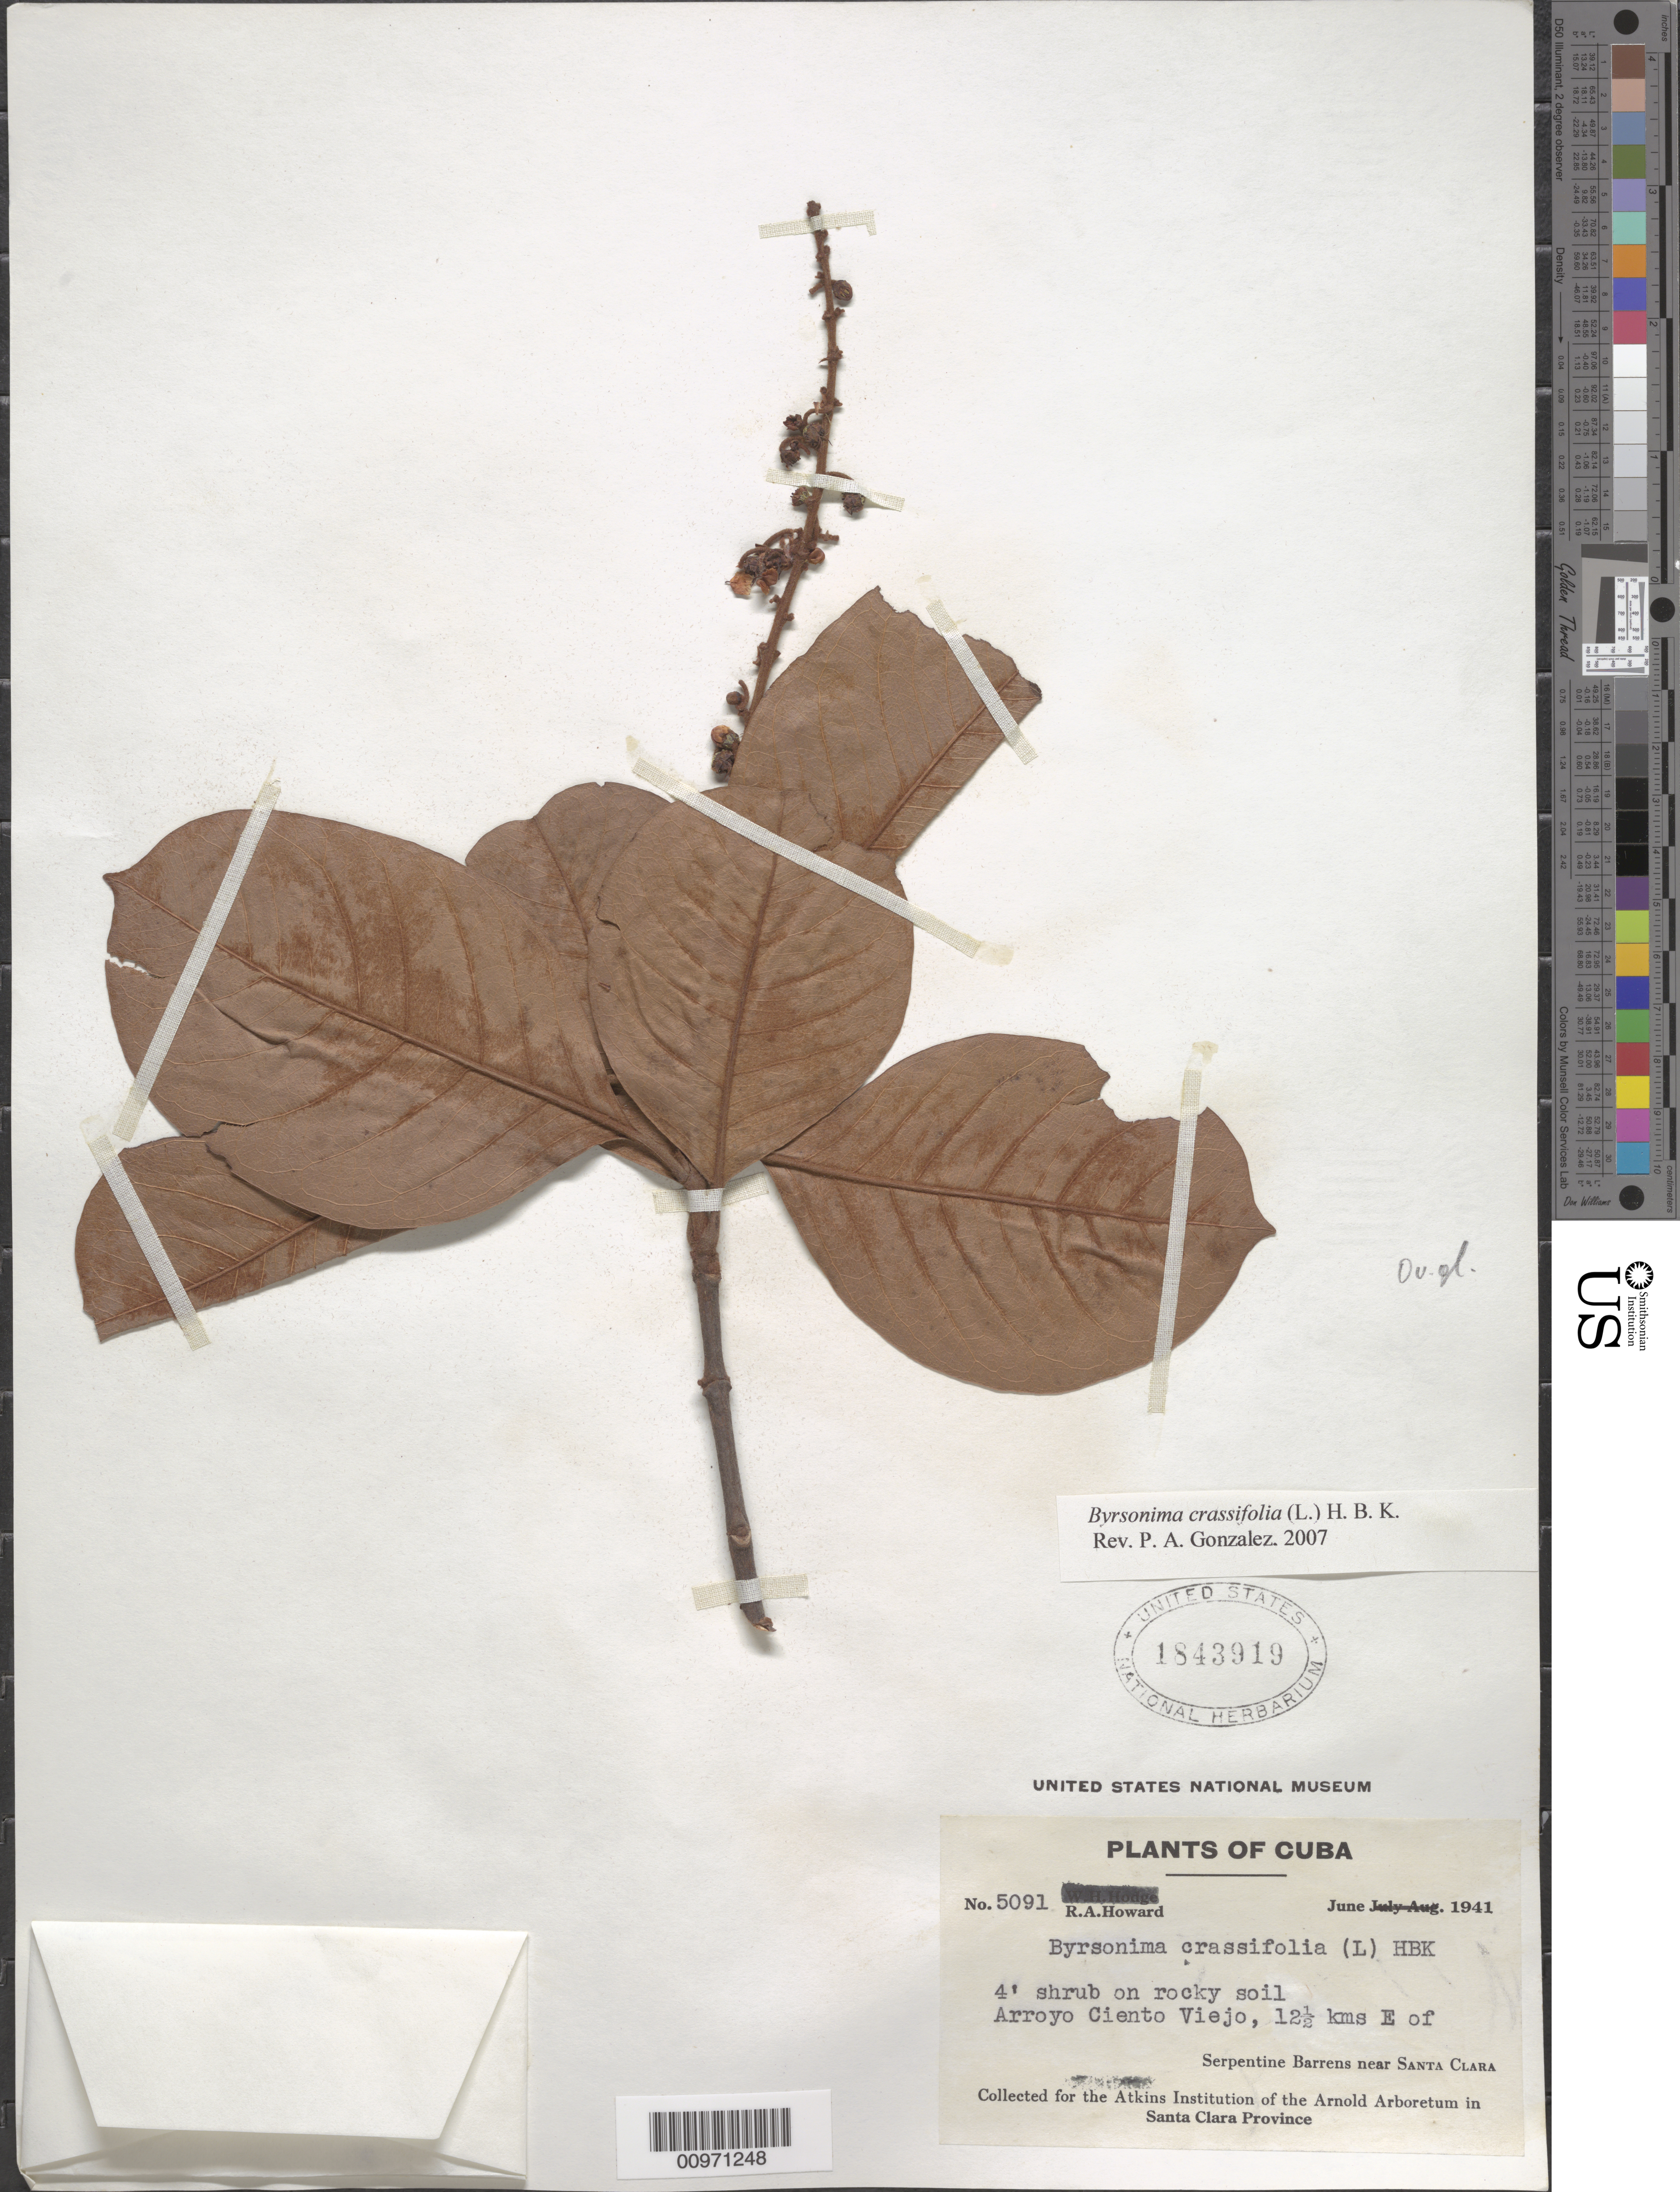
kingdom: Plantae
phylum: Tracheophyta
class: Magnoliopsida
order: Malpighiales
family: Malpighiaceae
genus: Byrsonima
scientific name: Byrsonima crassifolia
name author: (L.) Kunth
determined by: González, P. A.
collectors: R. A. Howard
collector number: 5091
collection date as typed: Jun 1941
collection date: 1941-06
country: Cuba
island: Cuba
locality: Arroyo Ciento Viejo, 12 5 km E of, Serpentine Barrens near Santa Clara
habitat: Rocky soil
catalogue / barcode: US 1843919